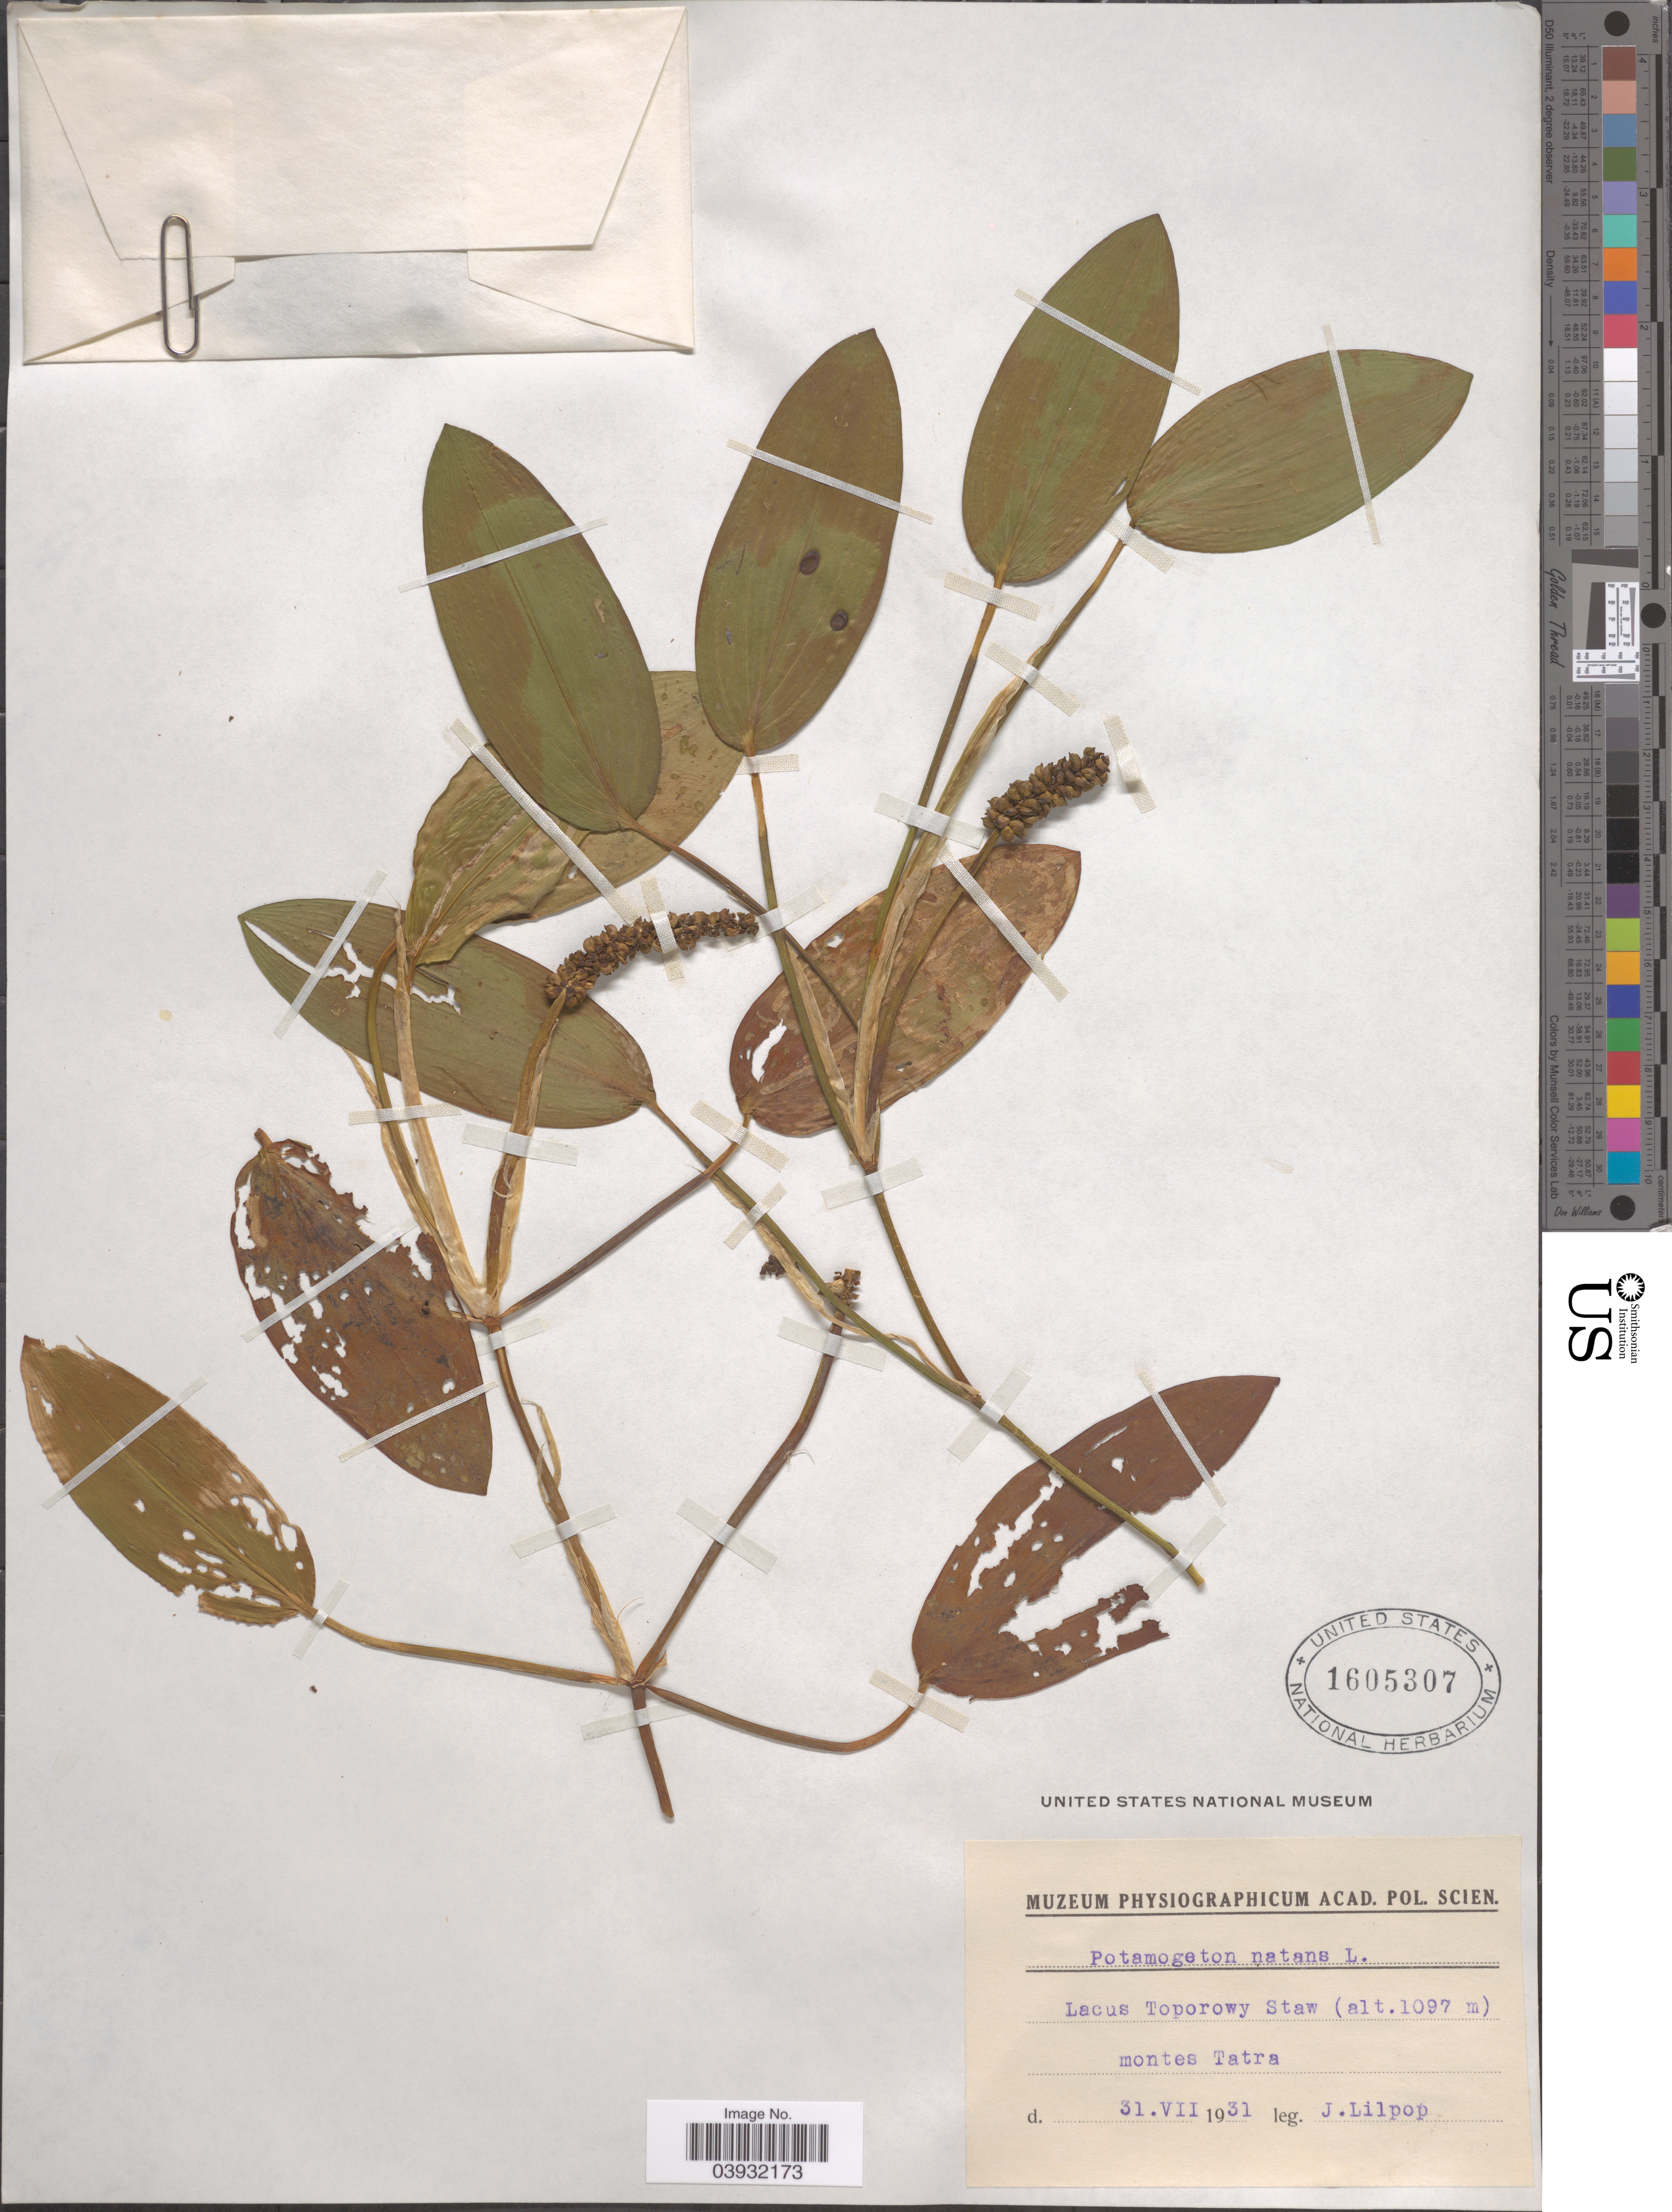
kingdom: Plantae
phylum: Tracheophyta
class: Liliopsida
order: Alismatales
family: Potamogetonaceae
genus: Potamogeton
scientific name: Potamogeton natans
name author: L.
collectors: J. Lilpop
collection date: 1931-07-31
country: Poland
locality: Montes Tatra.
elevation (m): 1097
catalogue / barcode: US 1605307